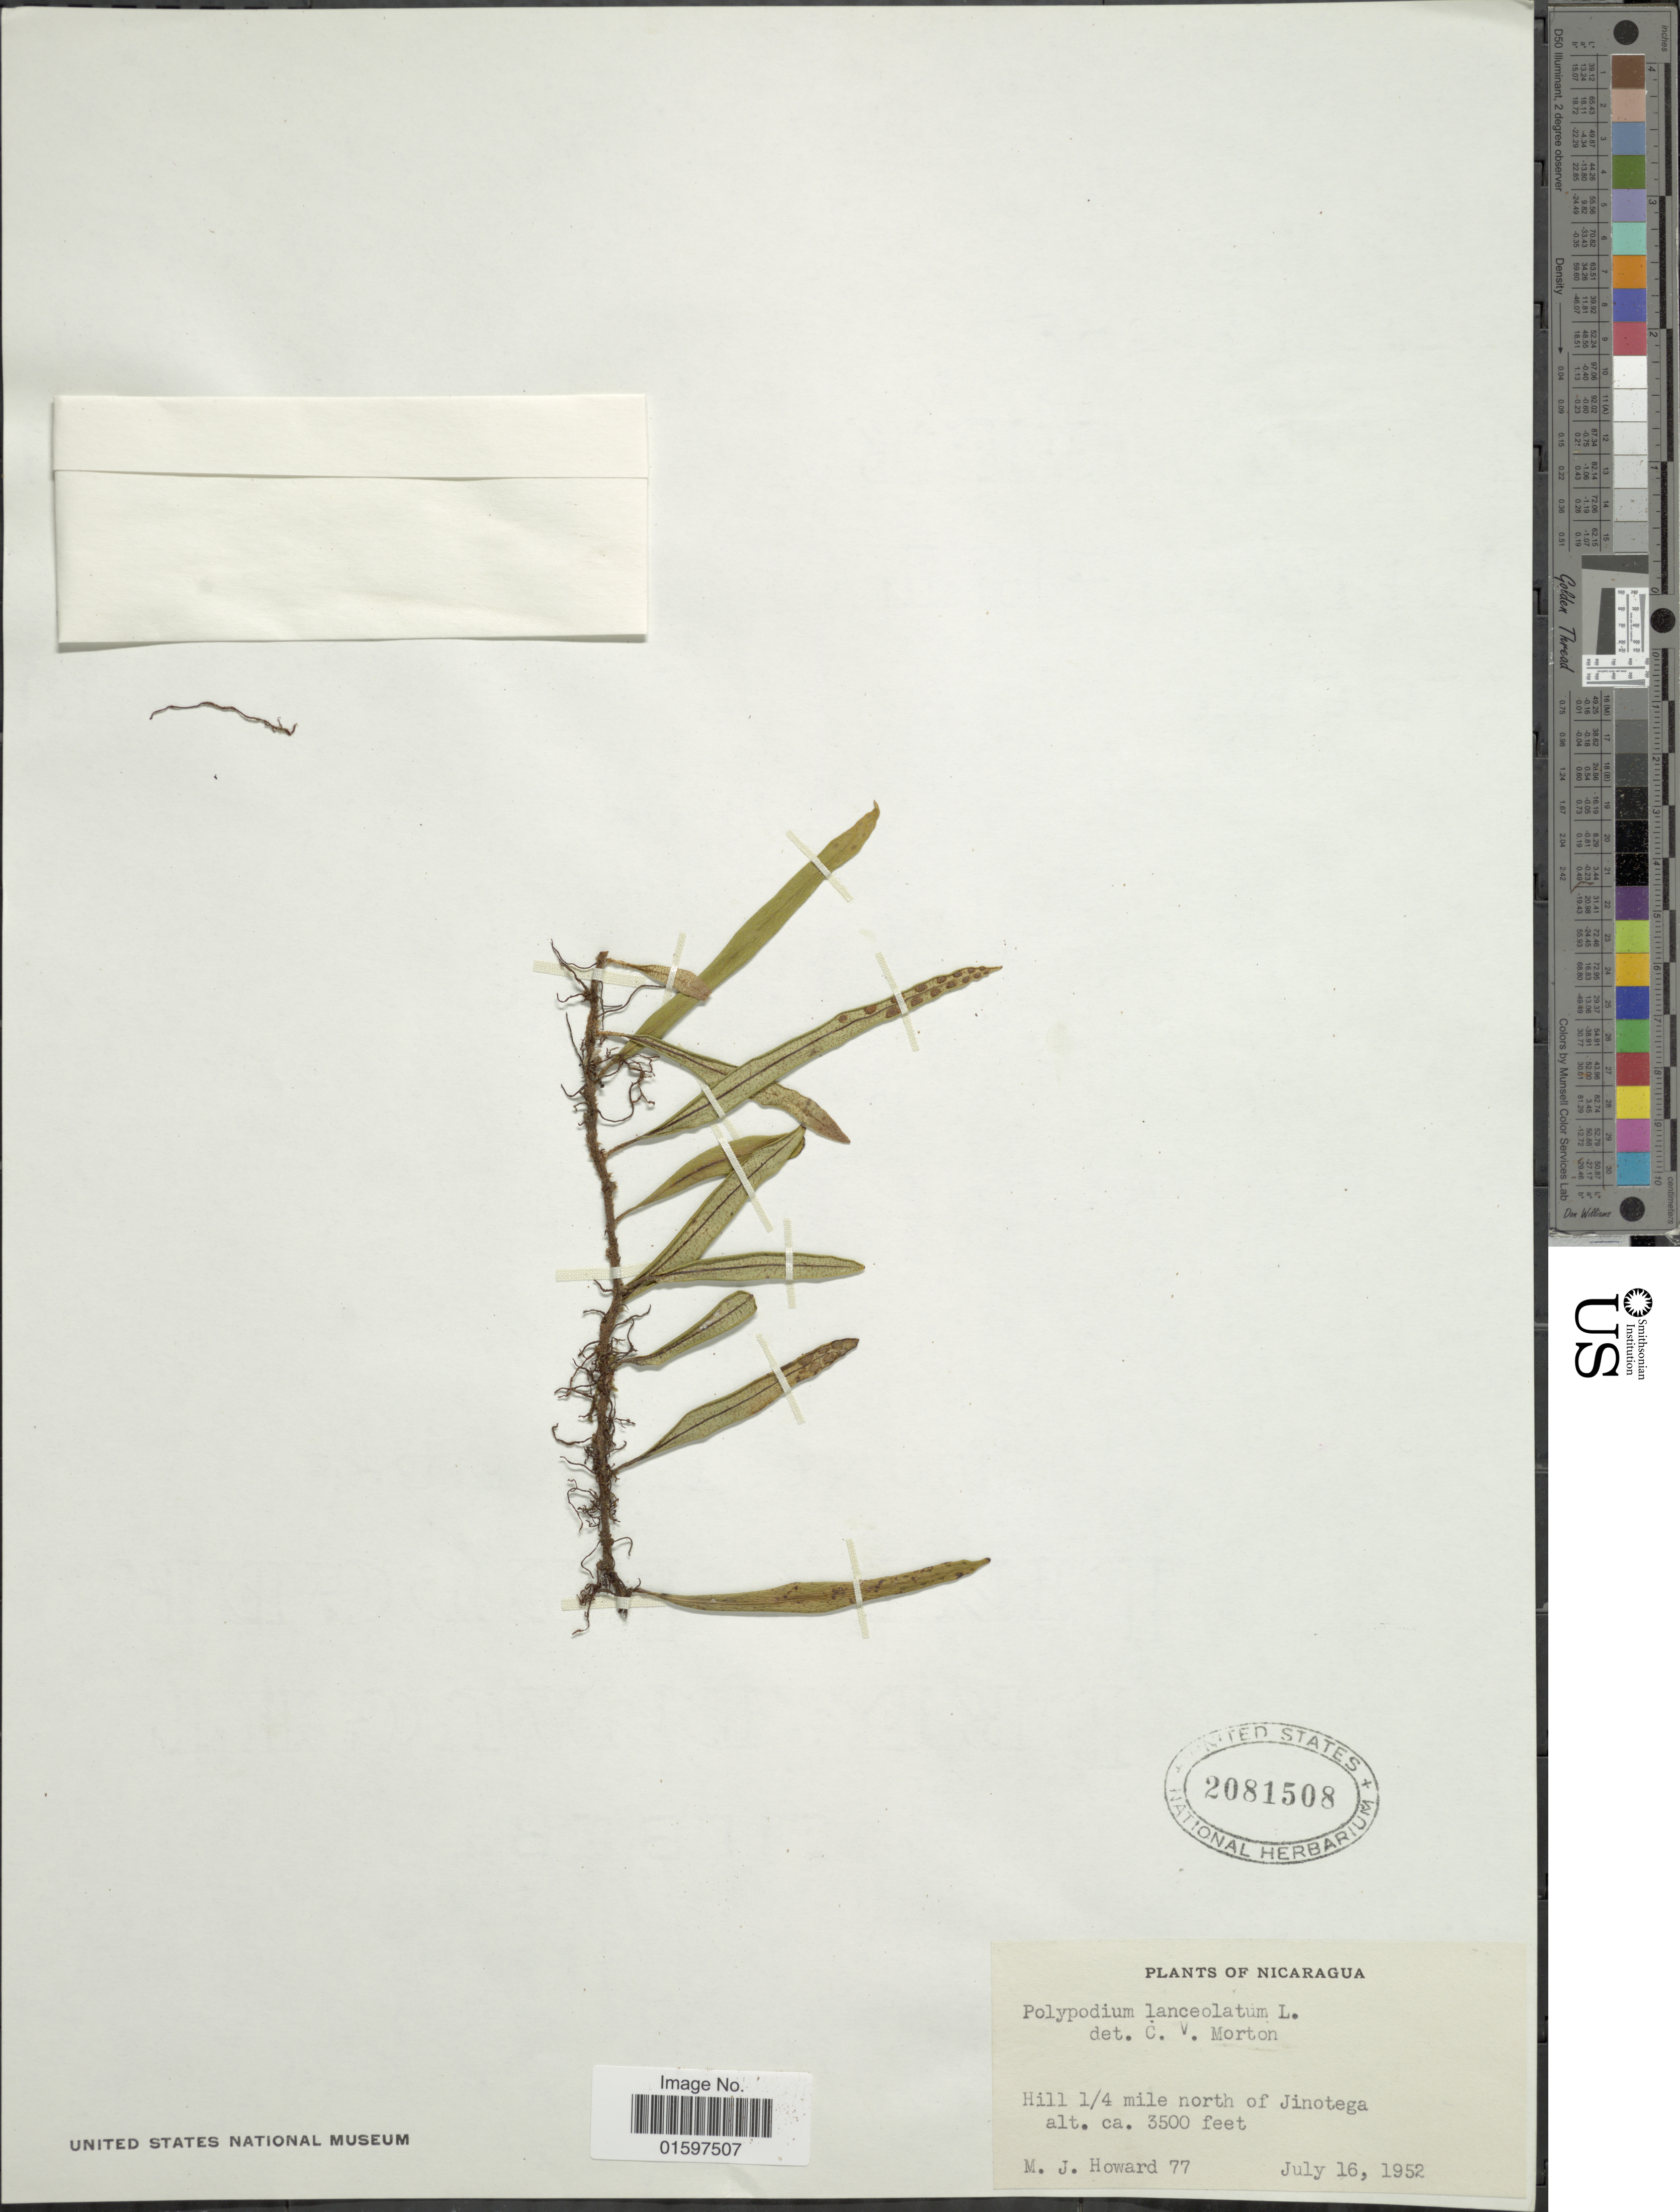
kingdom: Plantae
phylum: Tracheophyta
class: Polypodiopsida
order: Polypodiales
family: Polypodiaceae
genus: Pleopeltis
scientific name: Pleopeltis lanceolata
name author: Kaulf.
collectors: M. Howard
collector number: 77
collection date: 1952-07-16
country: Nicaragua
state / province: Jinotega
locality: Nicaragua, Hill 1/4 mile north of Jinotega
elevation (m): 1067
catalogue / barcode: US 2081508